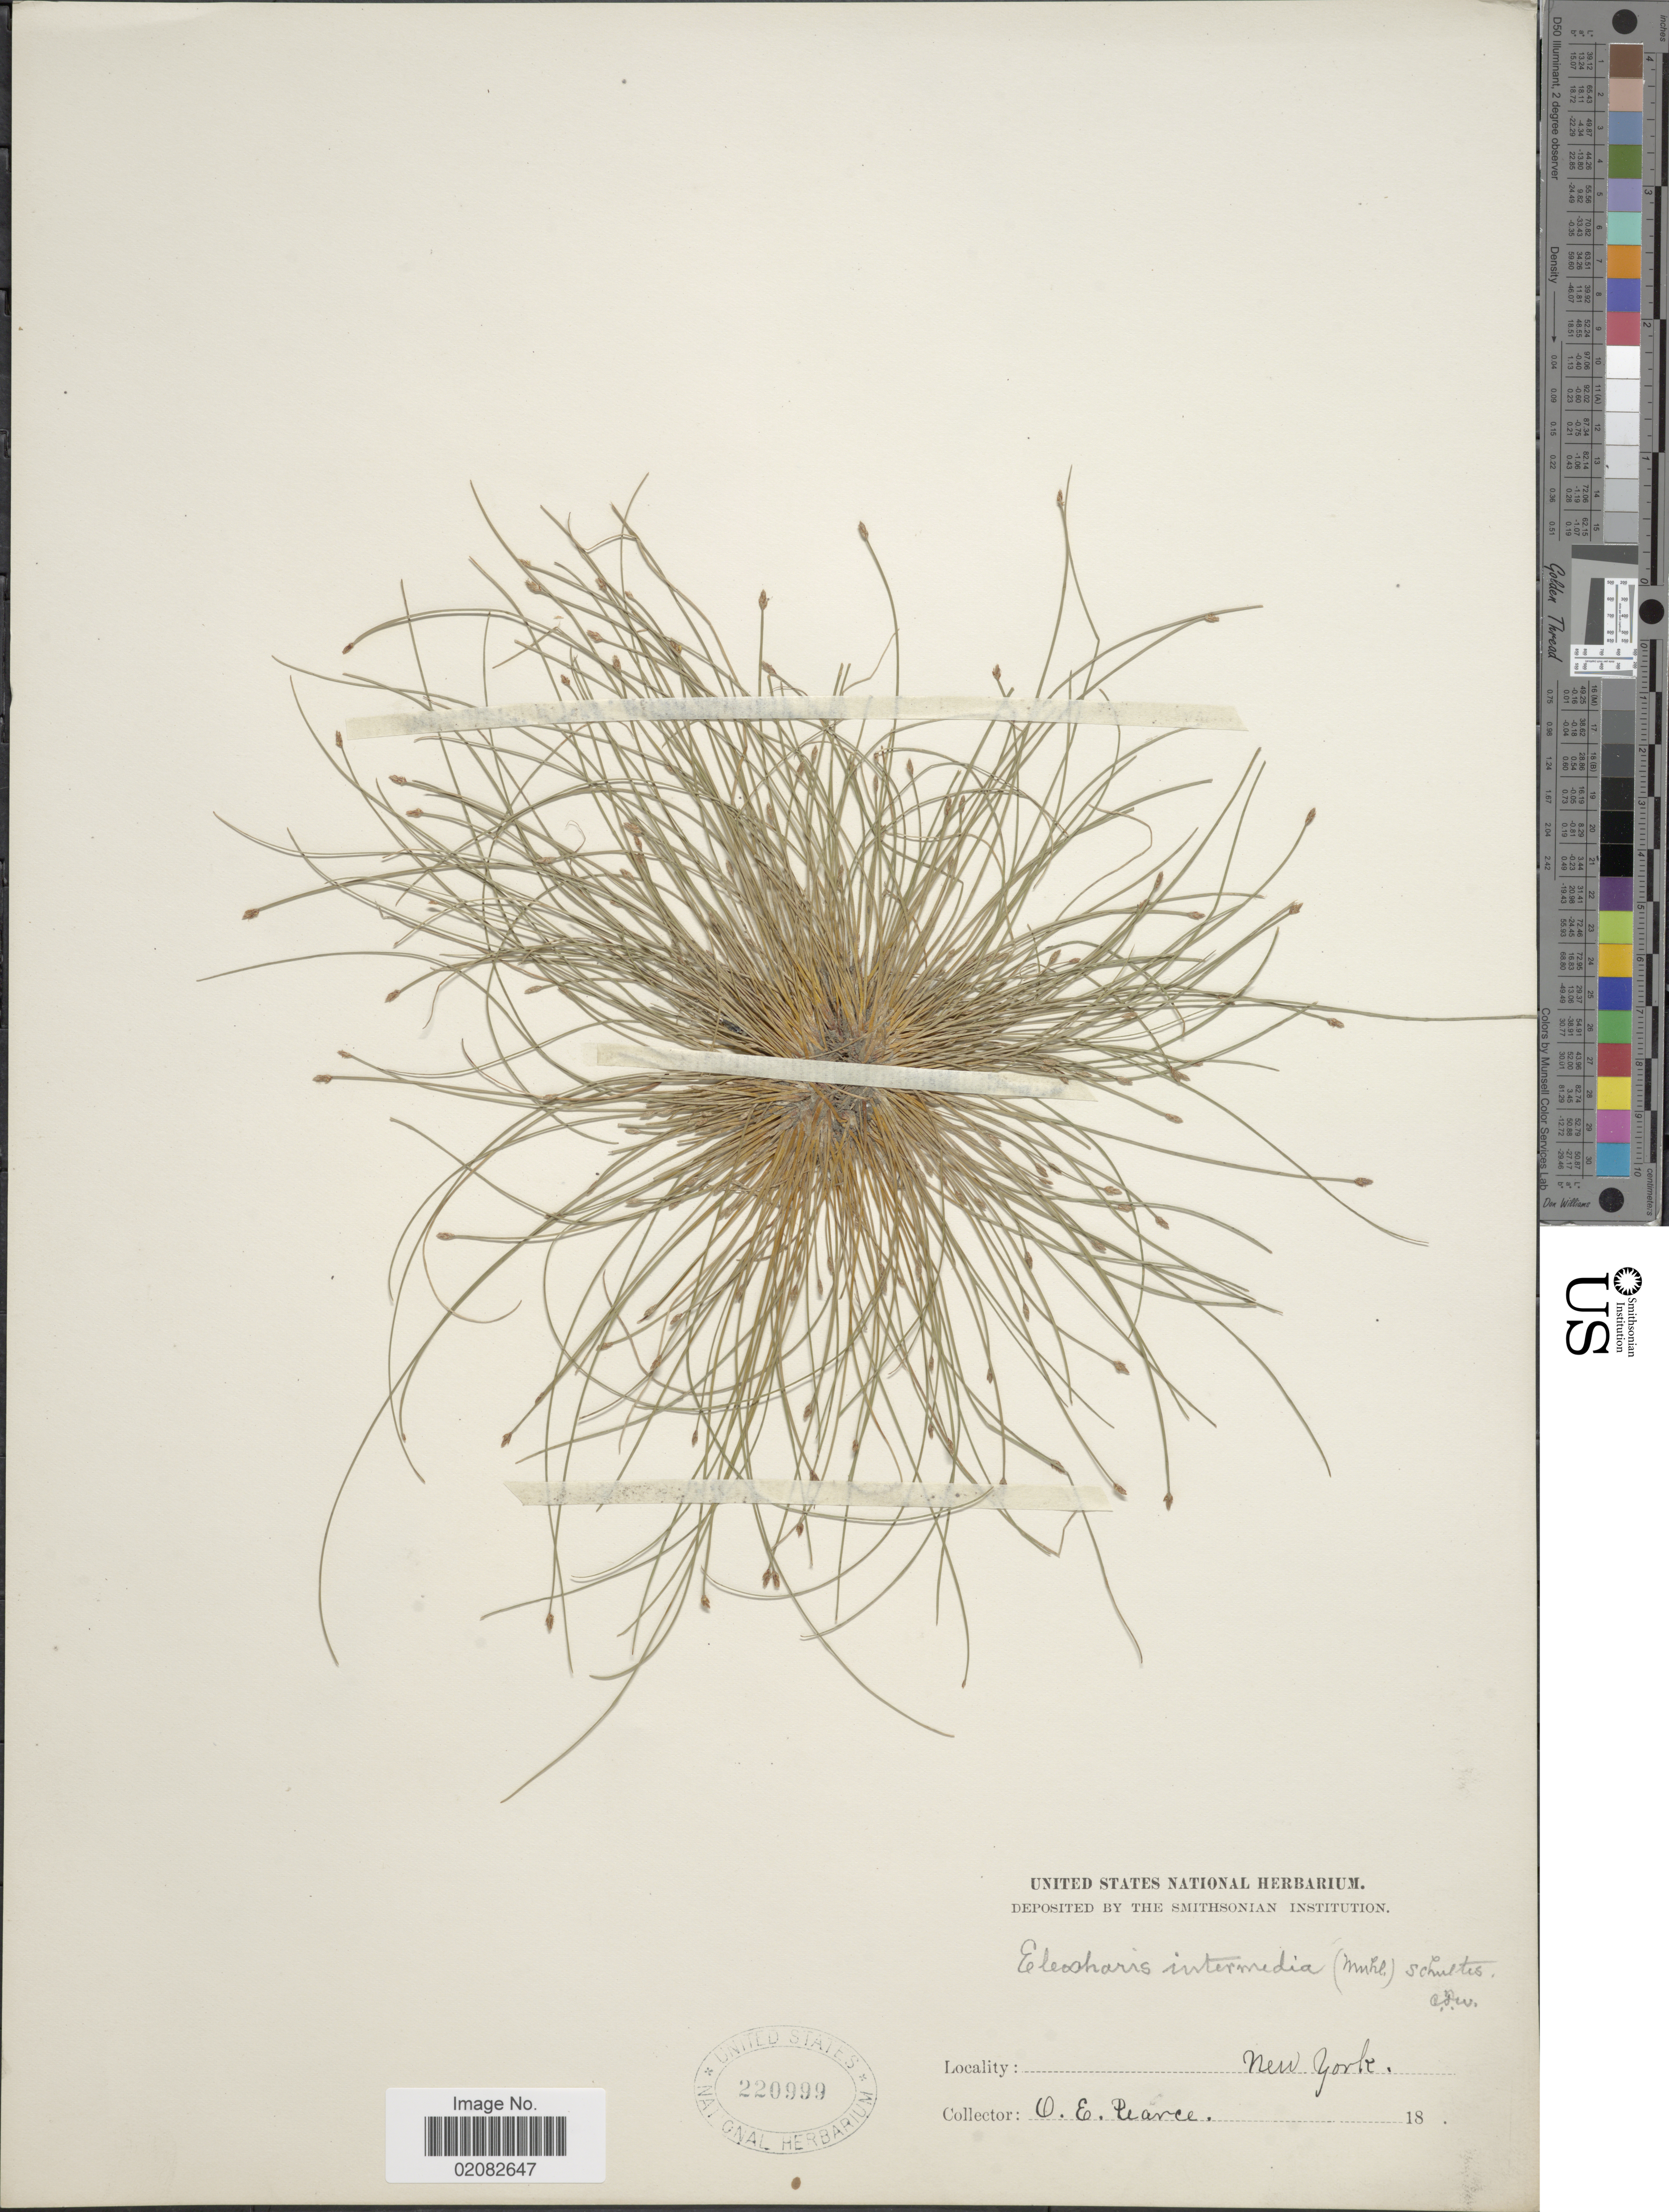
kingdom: Plantae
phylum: Tracheophyta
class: Liliopsida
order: Poales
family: Cyperaceae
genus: Eleocharis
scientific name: Eleocharis intermedia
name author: Schult.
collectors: O. E. Pearce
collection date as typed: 18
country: United States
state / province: New York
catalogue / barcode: US 220999